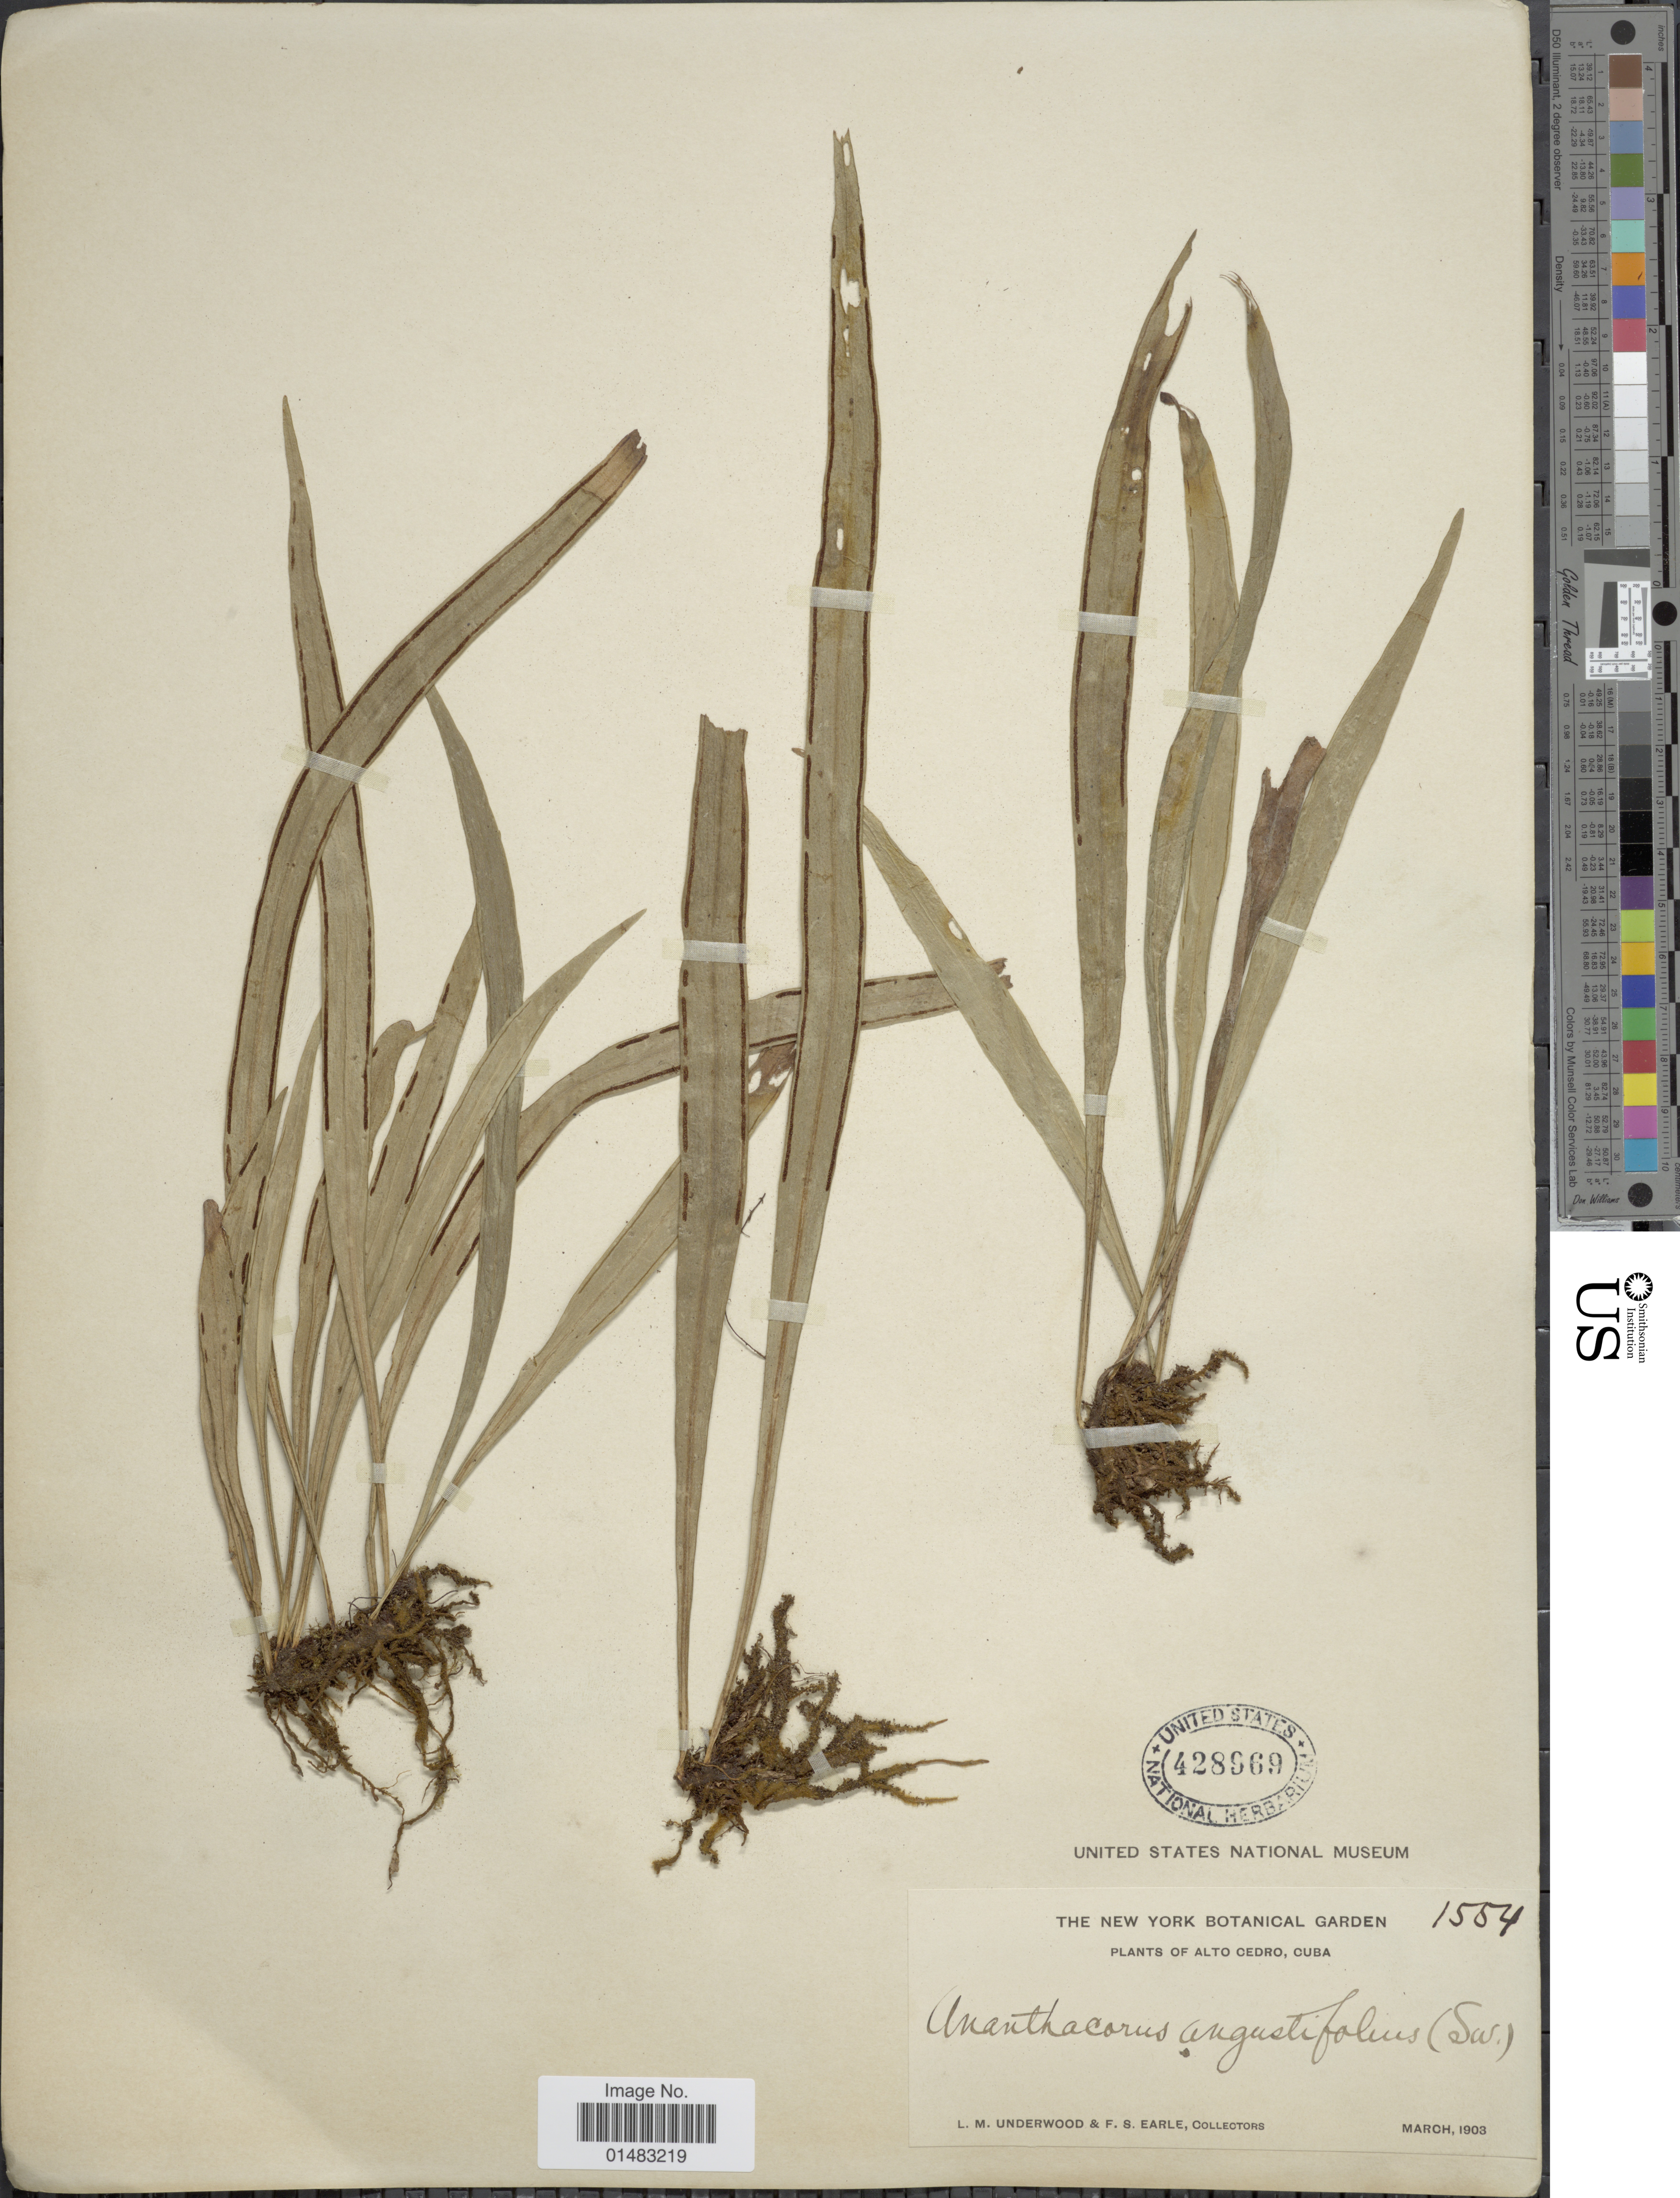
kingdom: Plantae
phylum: Tracheophyta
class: Polypodiopsida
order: Polypodiales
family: Pteridaceae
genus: Ananthacorus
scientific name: Ananthacorus angustifolius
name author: (Sw.) Underw. & Maxon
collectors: L. M. Underwood & F. S. Earle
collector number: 1554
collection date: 1903-03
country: Cuba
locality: Alto Cedro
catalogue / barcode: US 428969